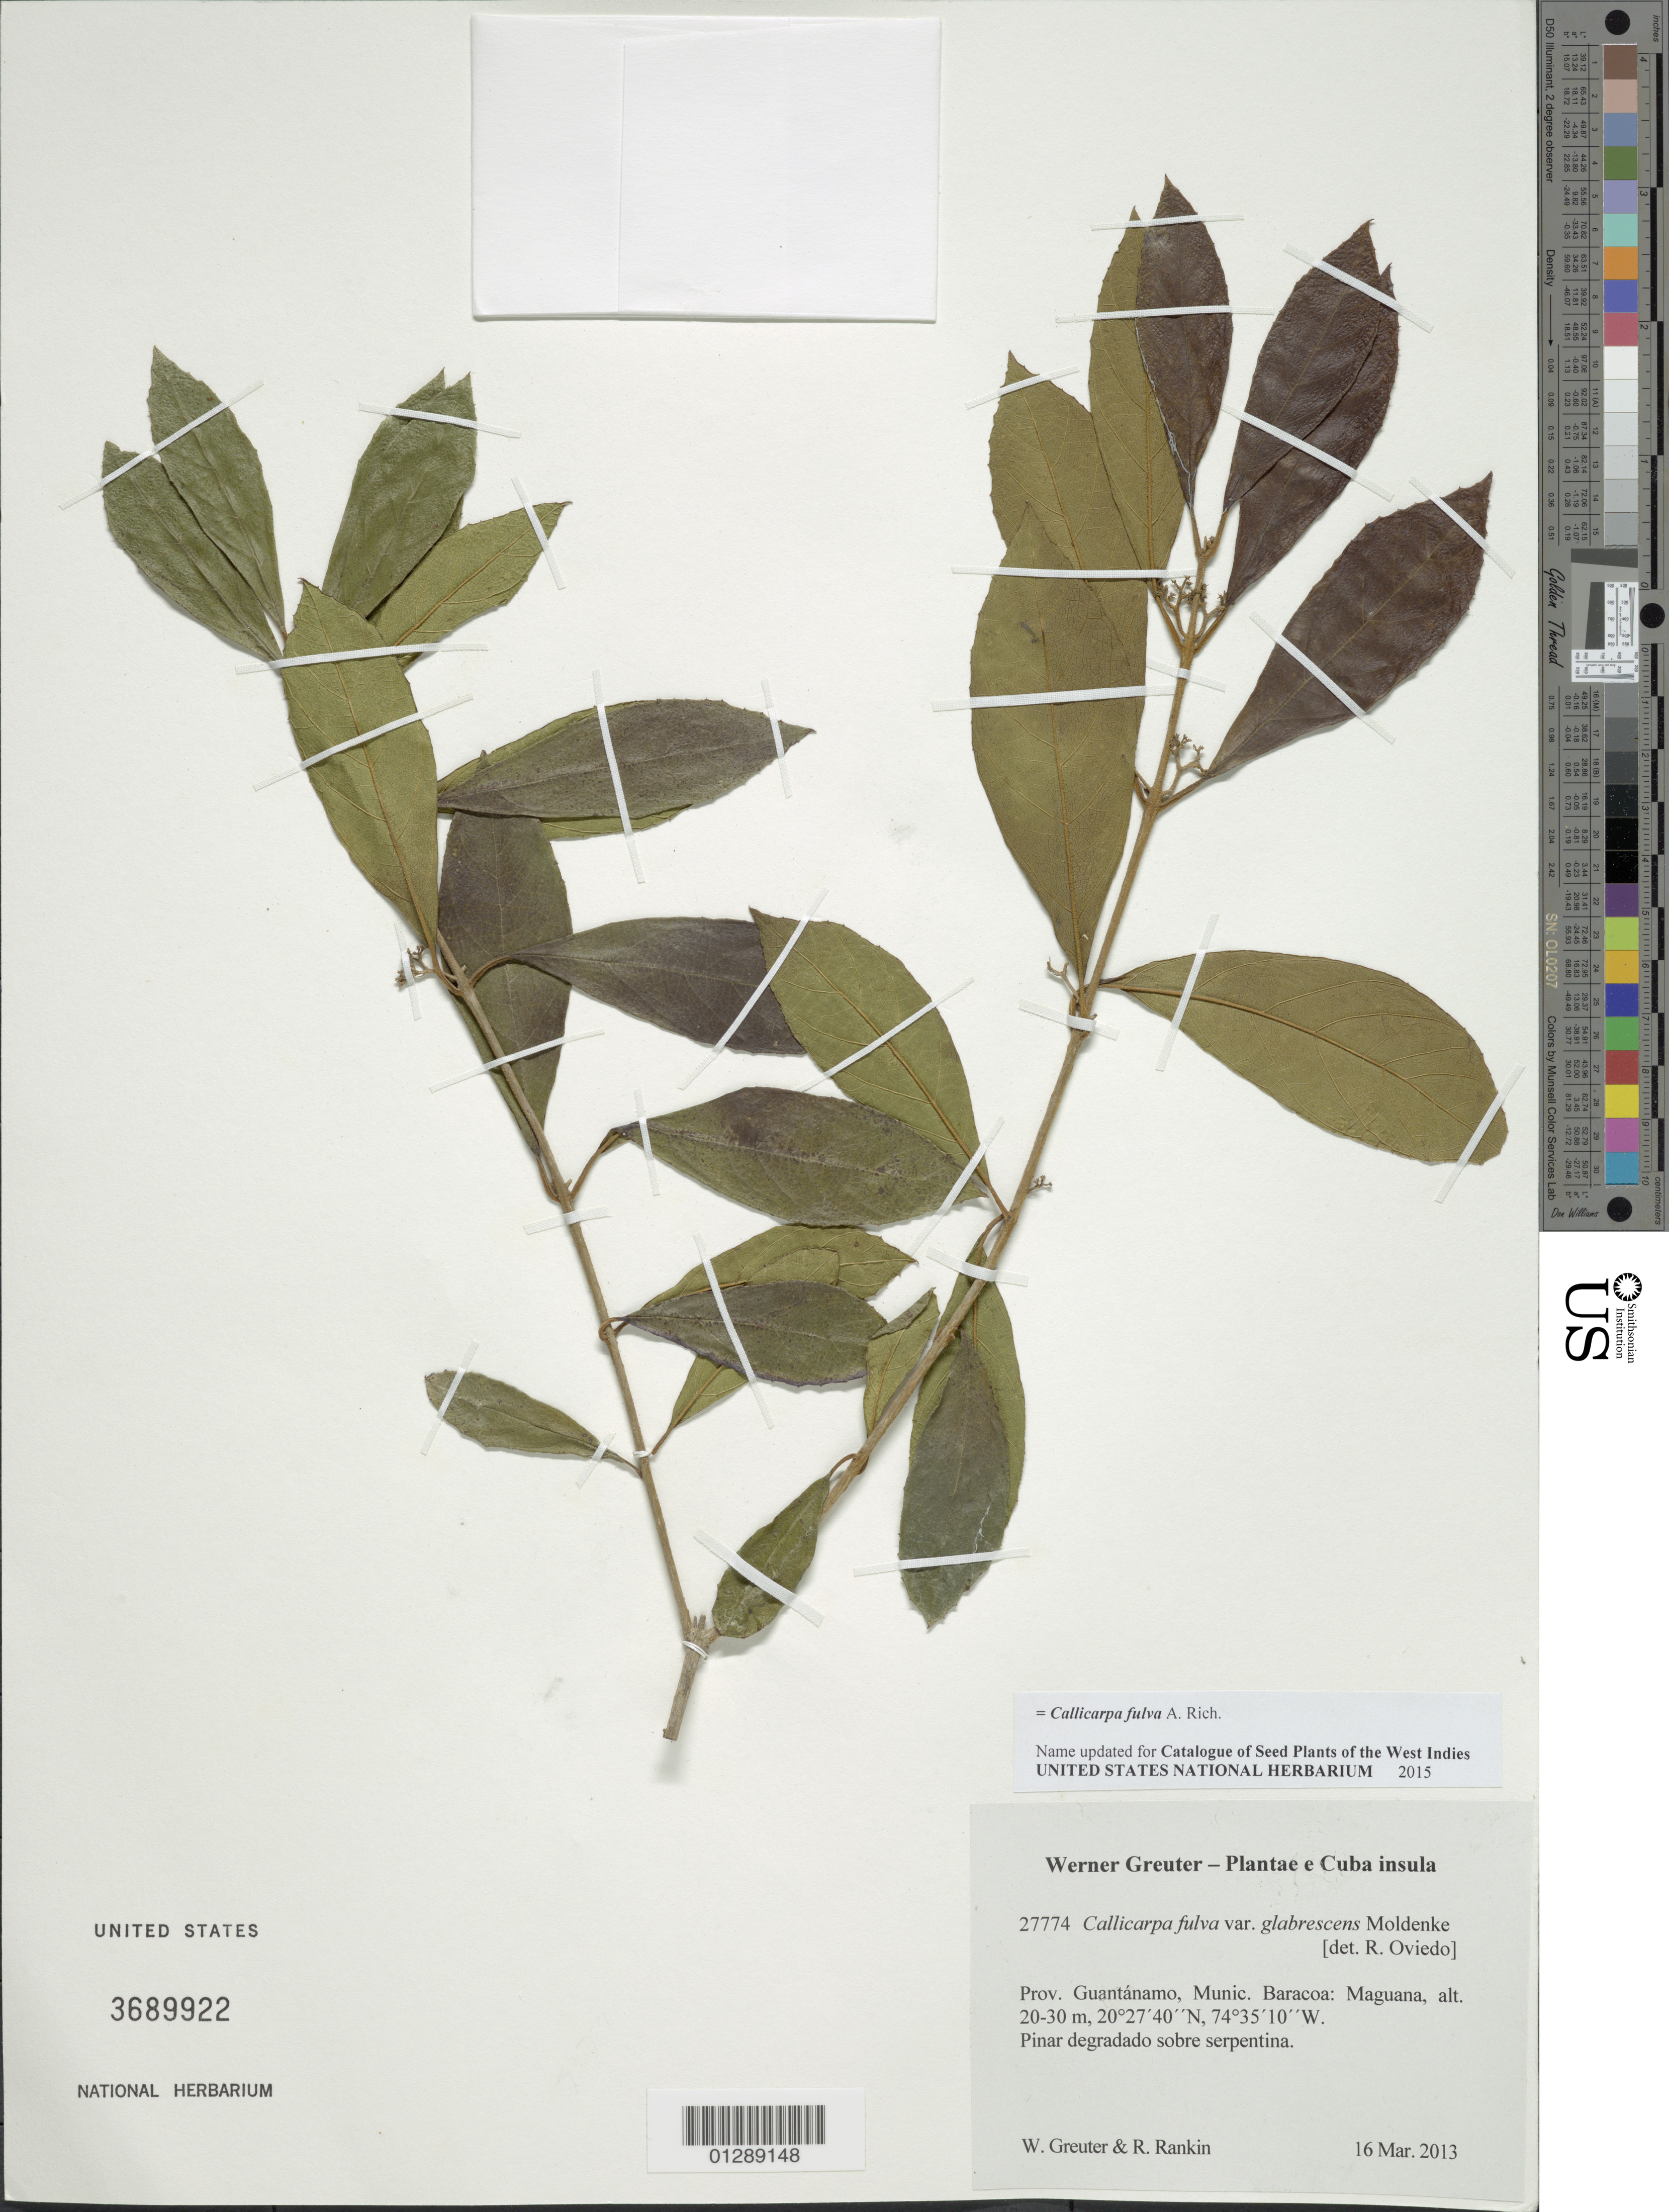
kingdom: Plantae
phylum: Tracheophyta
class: Magnoliopsida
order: Lamiales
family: Lamiaceae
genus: Callicarpa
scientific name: Callicarpa fulva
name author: A. Rich.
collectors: W. R. Greuter & R. Rankin Rodriguez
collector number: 27774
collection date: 2013-03-16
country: Cuba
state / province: Guantanamo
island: Cuba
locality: Munic. Baracoa: Maguana.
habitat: Pinar degradado sobre serpentina.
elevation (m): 20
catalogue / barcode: US 3689922